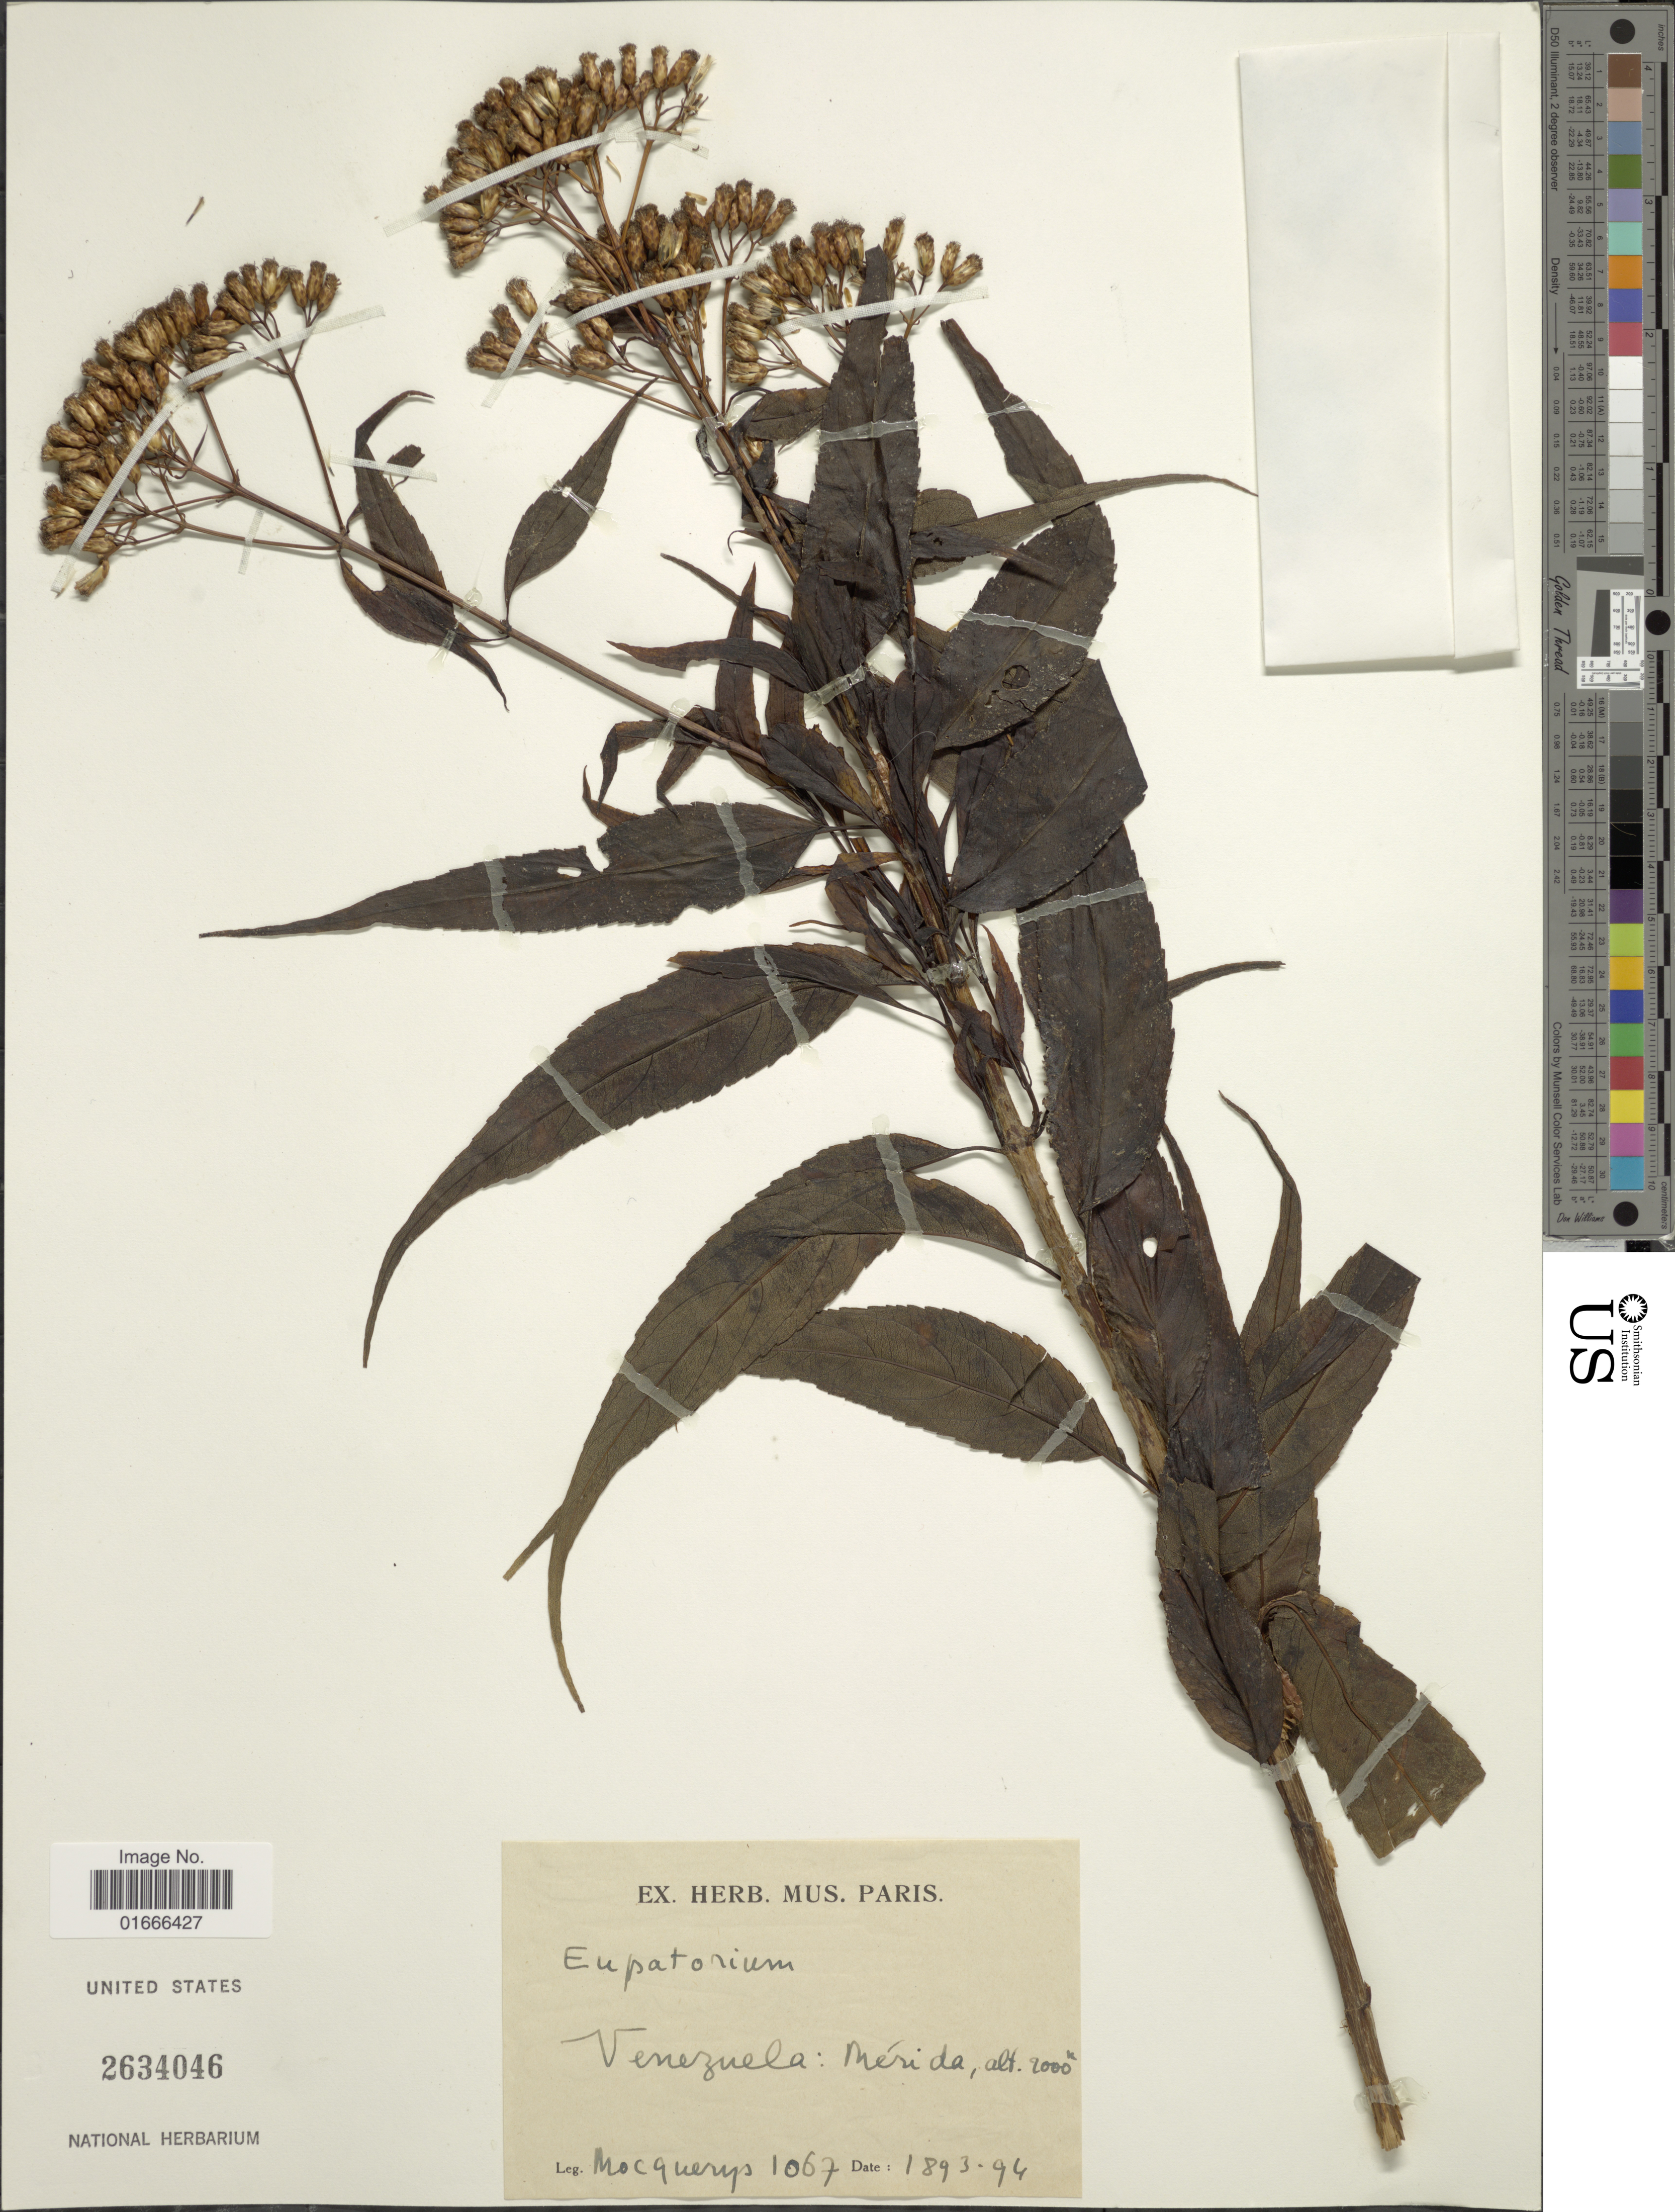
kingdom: Plantae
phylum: Tracheophyta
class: Magnoliopsida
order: Asterales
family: Asteraceae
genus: Chromolaena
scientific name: Chromolaena moritziana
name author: (Sch. Bip.) R.M. King & H. Rob.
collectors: A. Mocquerys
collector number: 1067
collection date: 1893/1894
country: Venezuela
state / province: Mérida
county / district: Libertador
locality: Mérida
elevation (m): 2000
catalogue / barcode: US 2634046